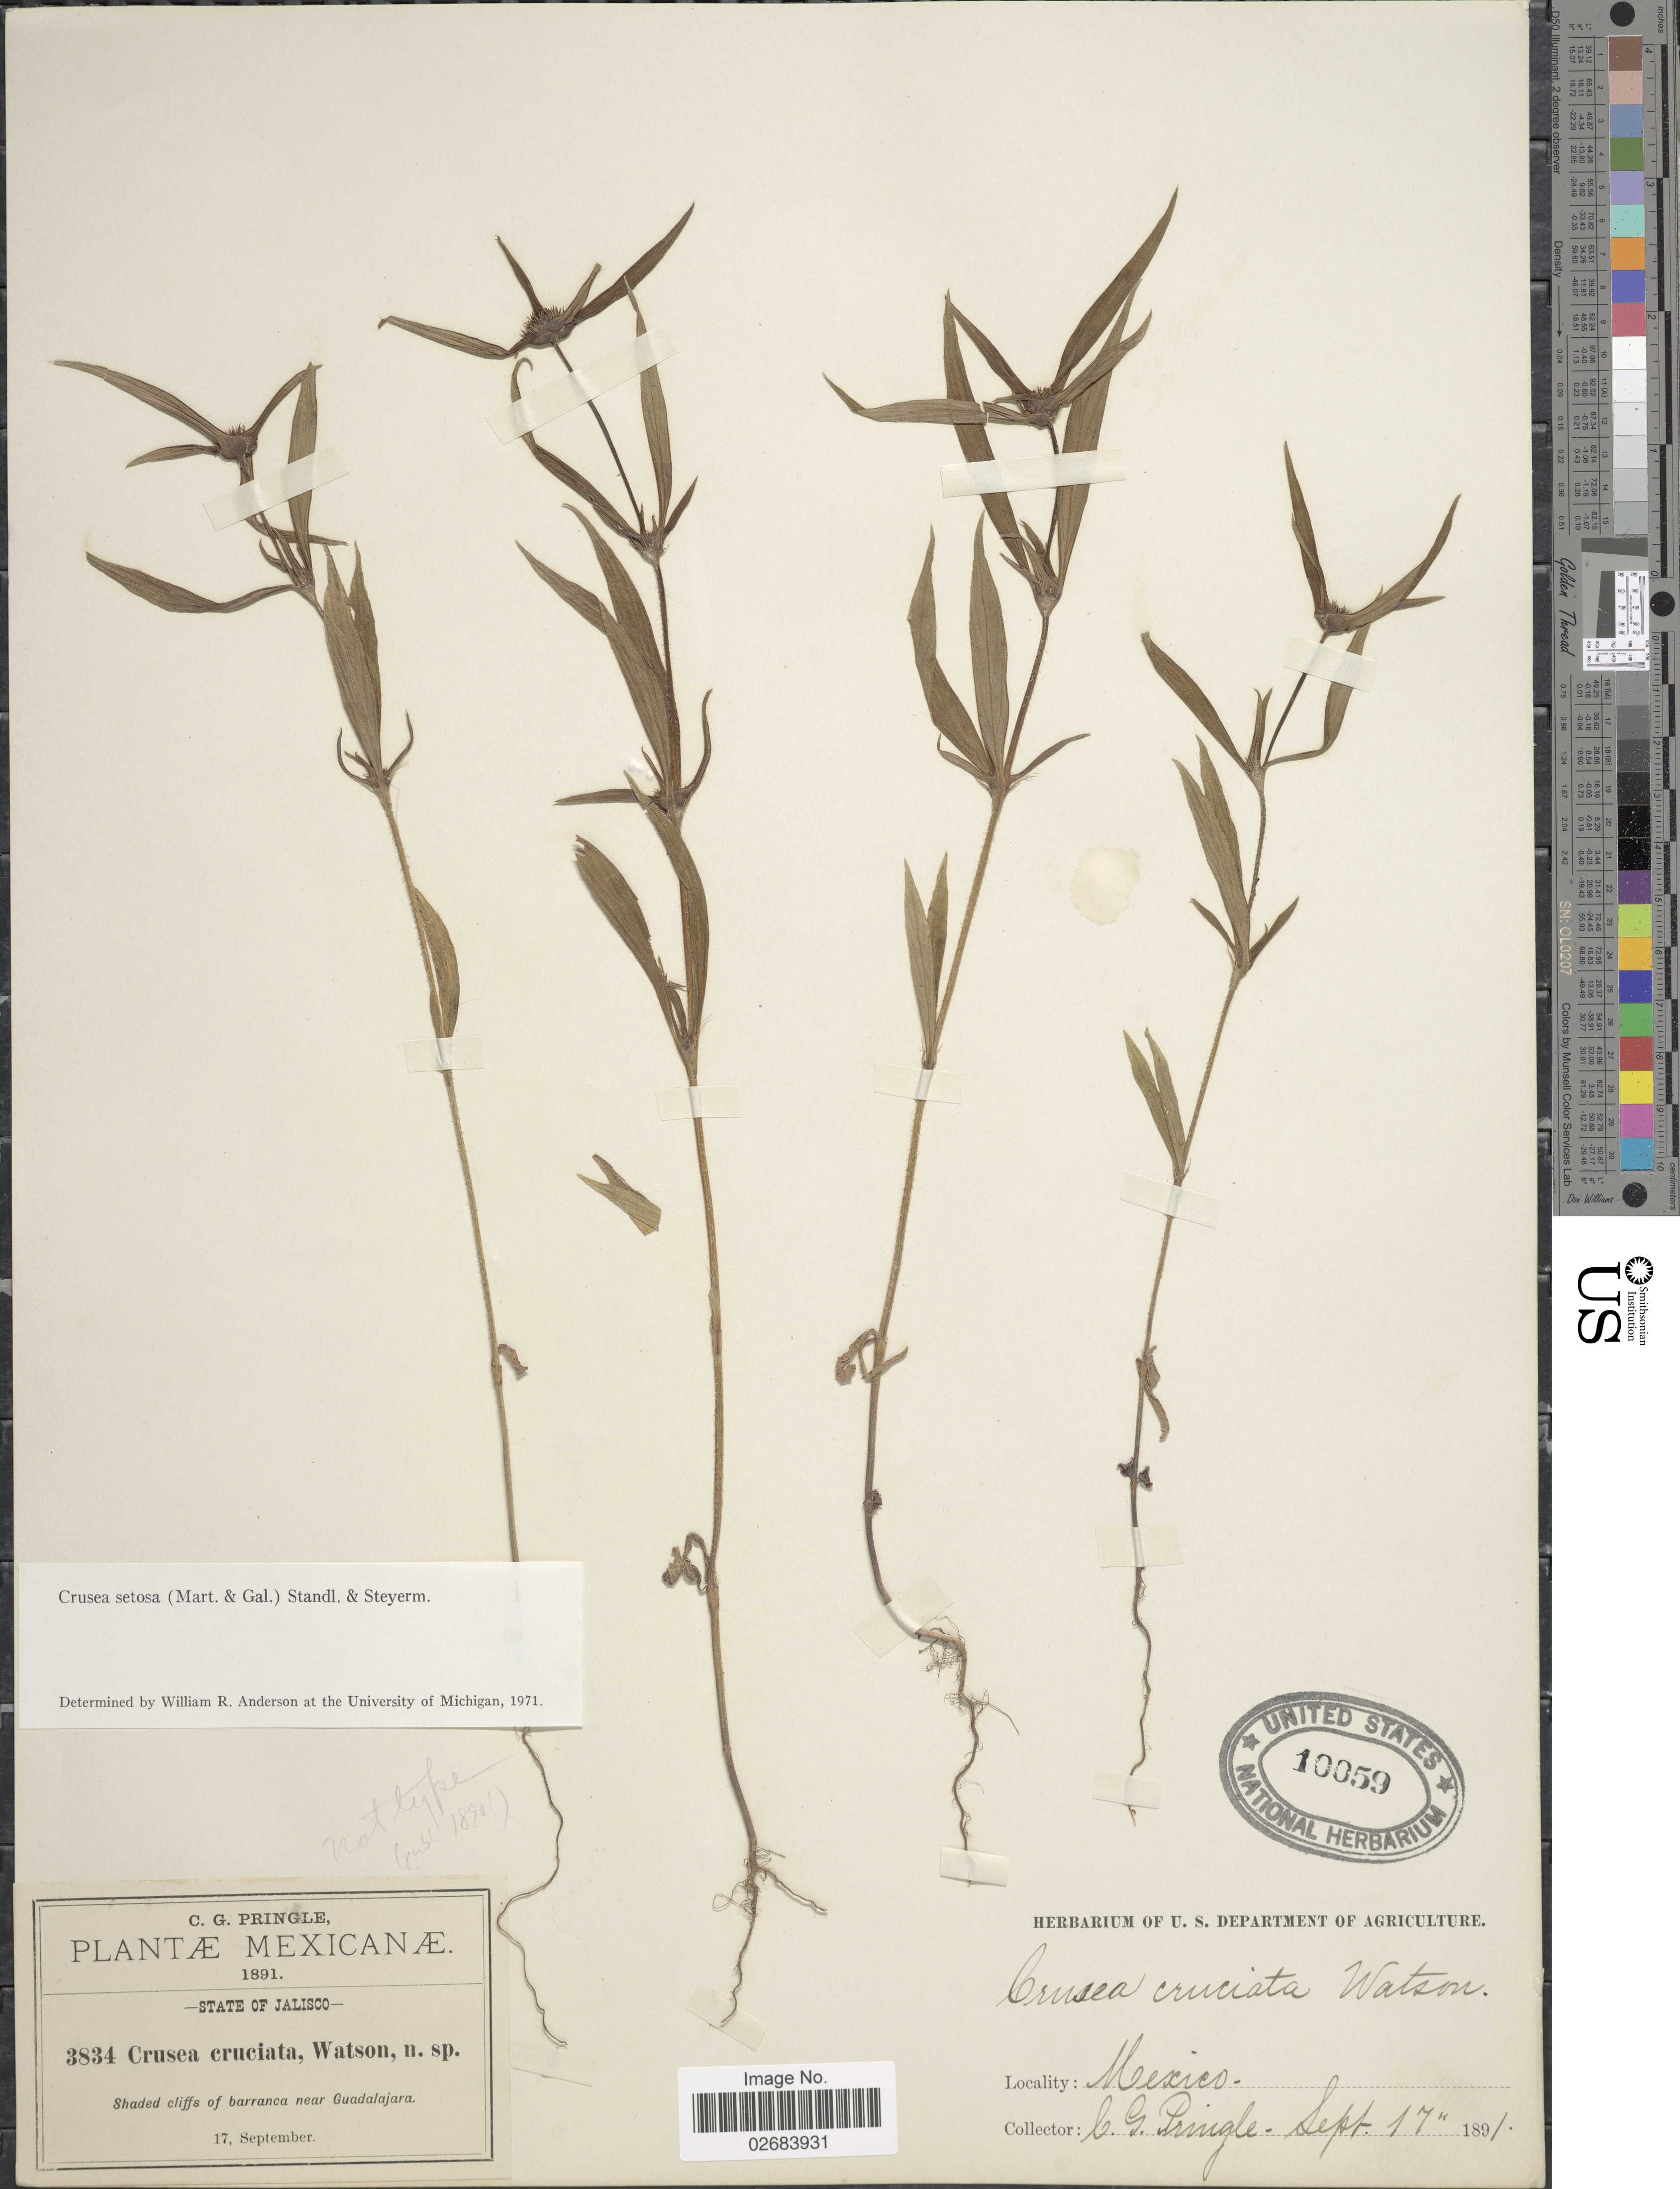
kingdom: Plantae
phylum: Tracheophyta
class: Magnoliopsida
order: Gentianales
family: Rubiaceae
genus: Crusea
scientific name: Crusea setosa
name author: (M. Martens & Galeotti) Standl. & Steyerm.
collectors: C. G. Pringle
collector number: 3834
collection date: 1891-09-17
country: Mexico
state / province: Jalisco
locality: Mexicanae, shaded cliffs of barranca near Guadalajara.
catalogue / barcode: US 10059